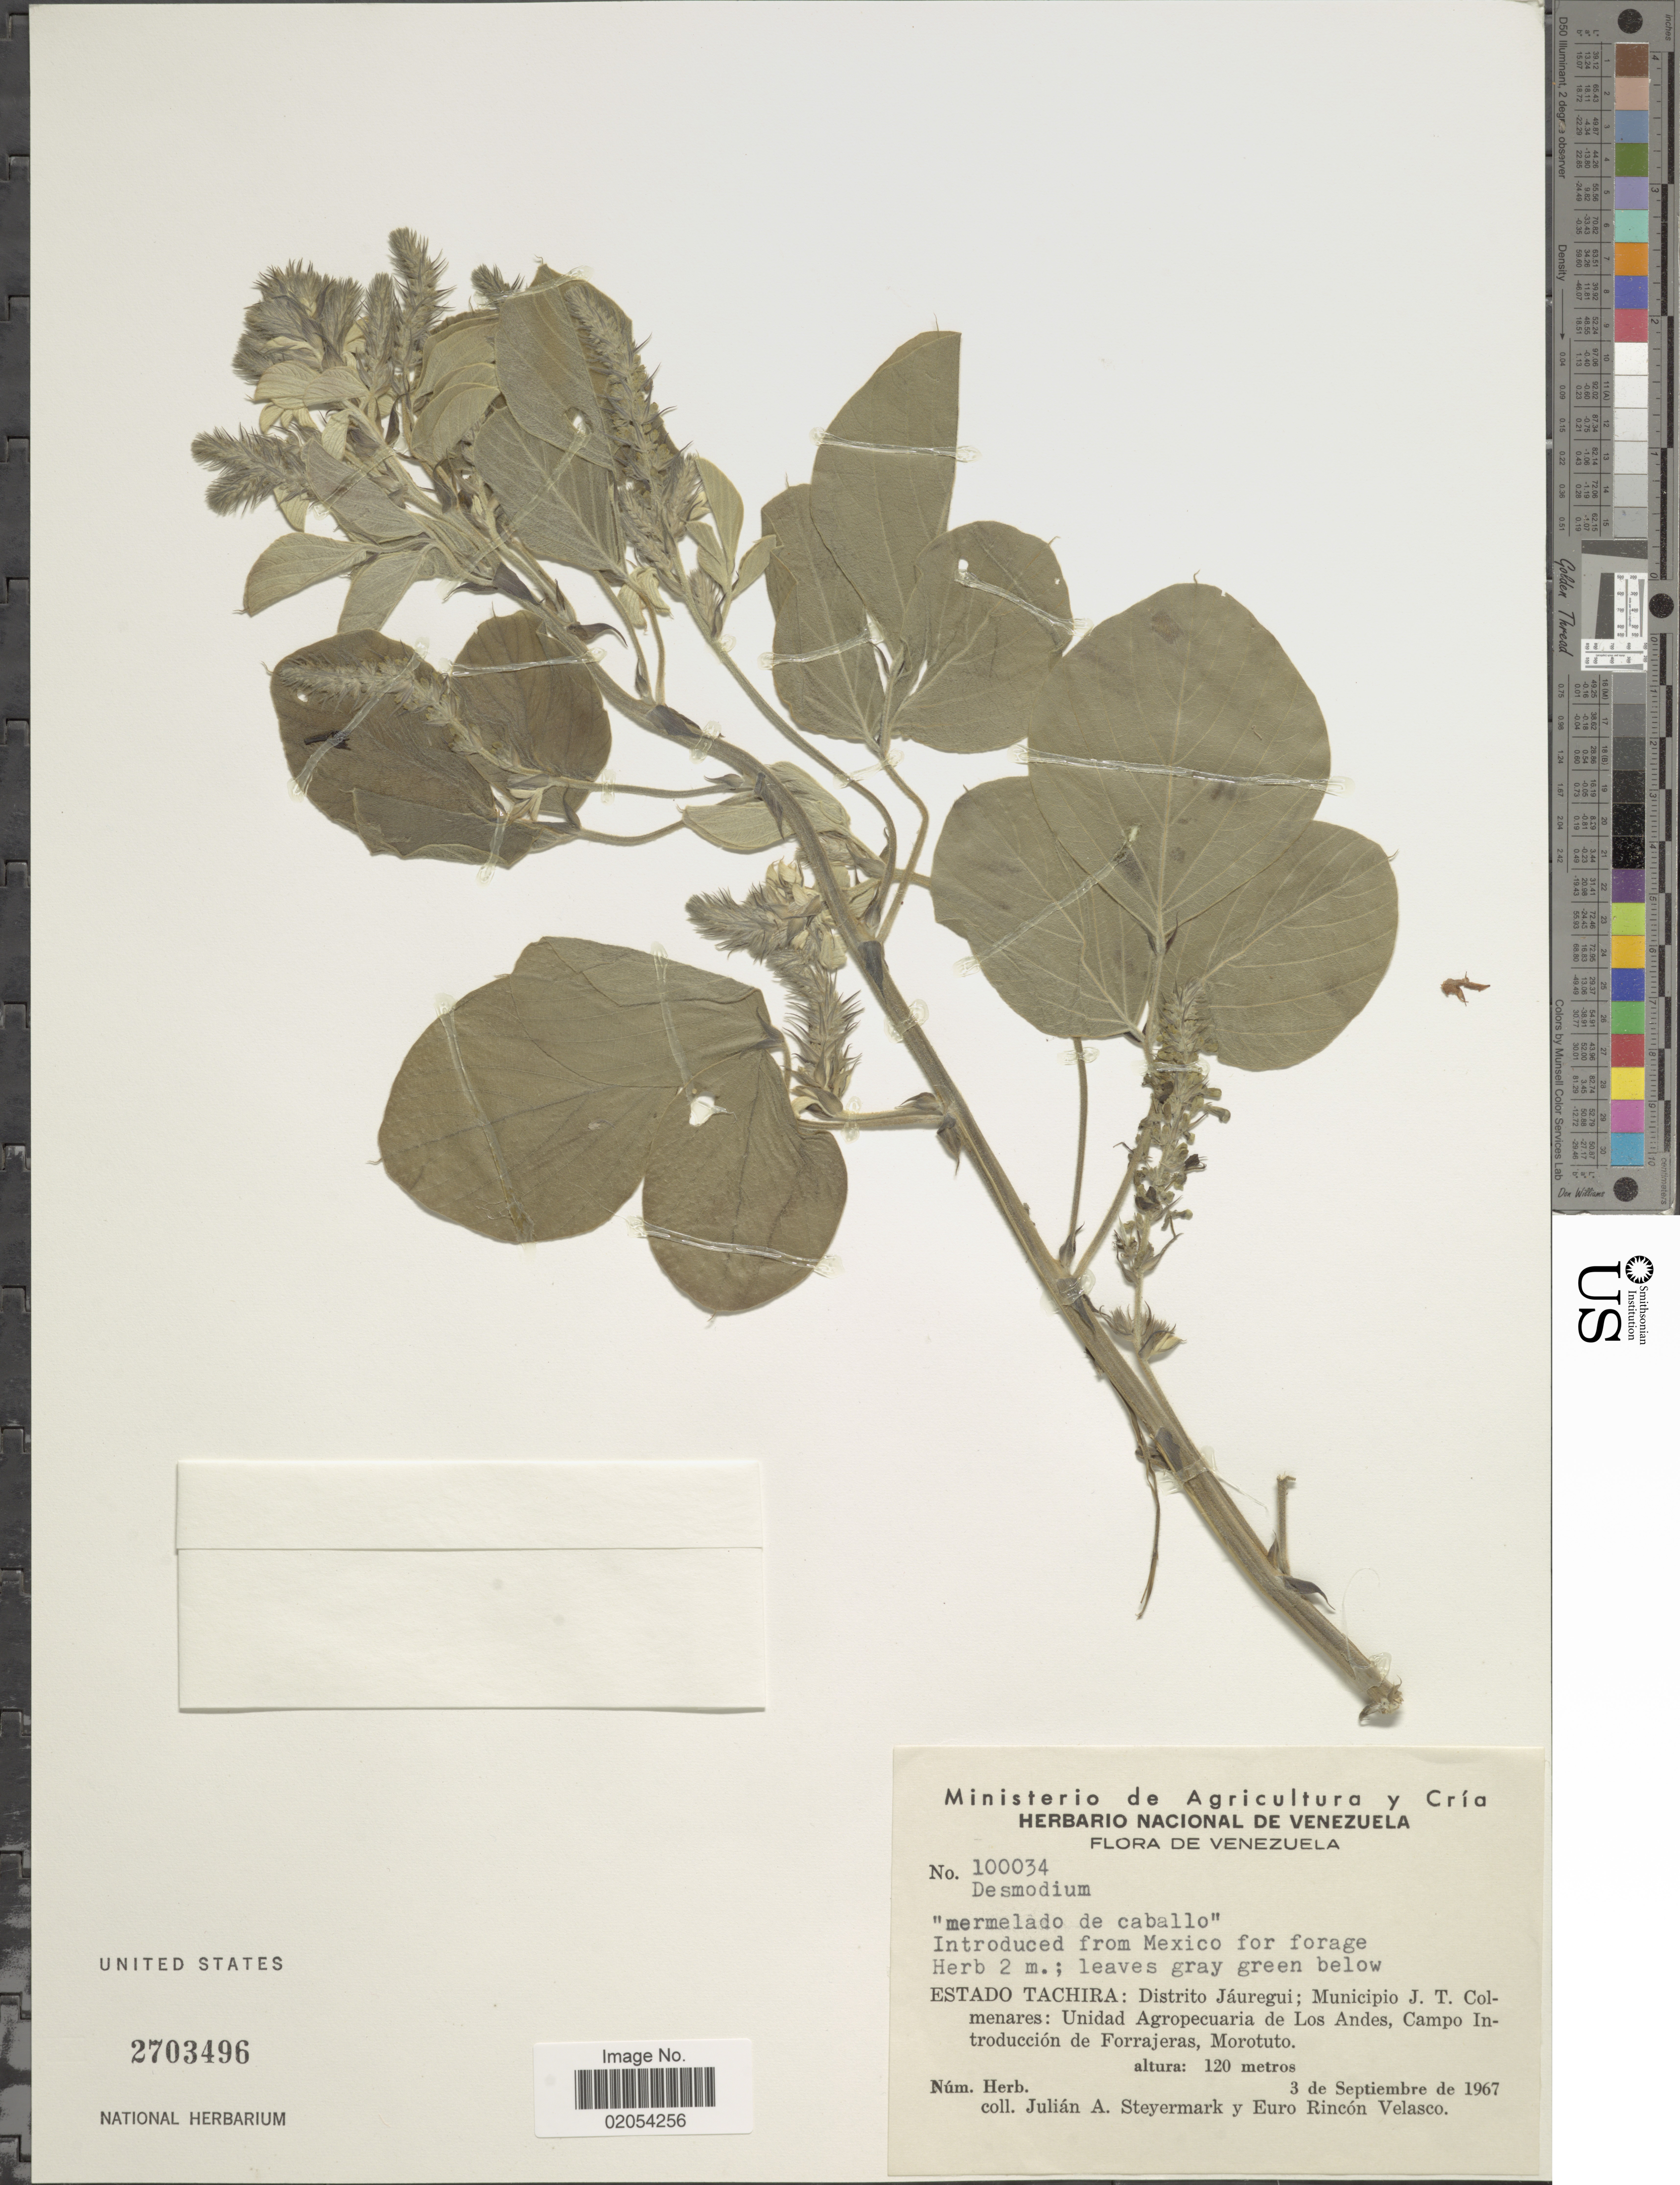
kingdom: Plantae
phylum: Tracheophyta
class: Magnoliopsida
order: Fabales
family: Fabaceae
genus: Desmodium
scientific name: Desmodium sp.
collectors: J. Steyermark & E. Velasco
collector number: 100034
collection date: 1967-09-03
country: Venezuela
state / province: Tachira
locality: Estado Tachira: Distirto Jauregui: Municpio J.T. Colmenares: Unidad Agropecuaria de Los Andes, Campo Introduccion de Forrajeras, Morotuto.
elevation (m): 120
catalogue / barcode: US 2703496